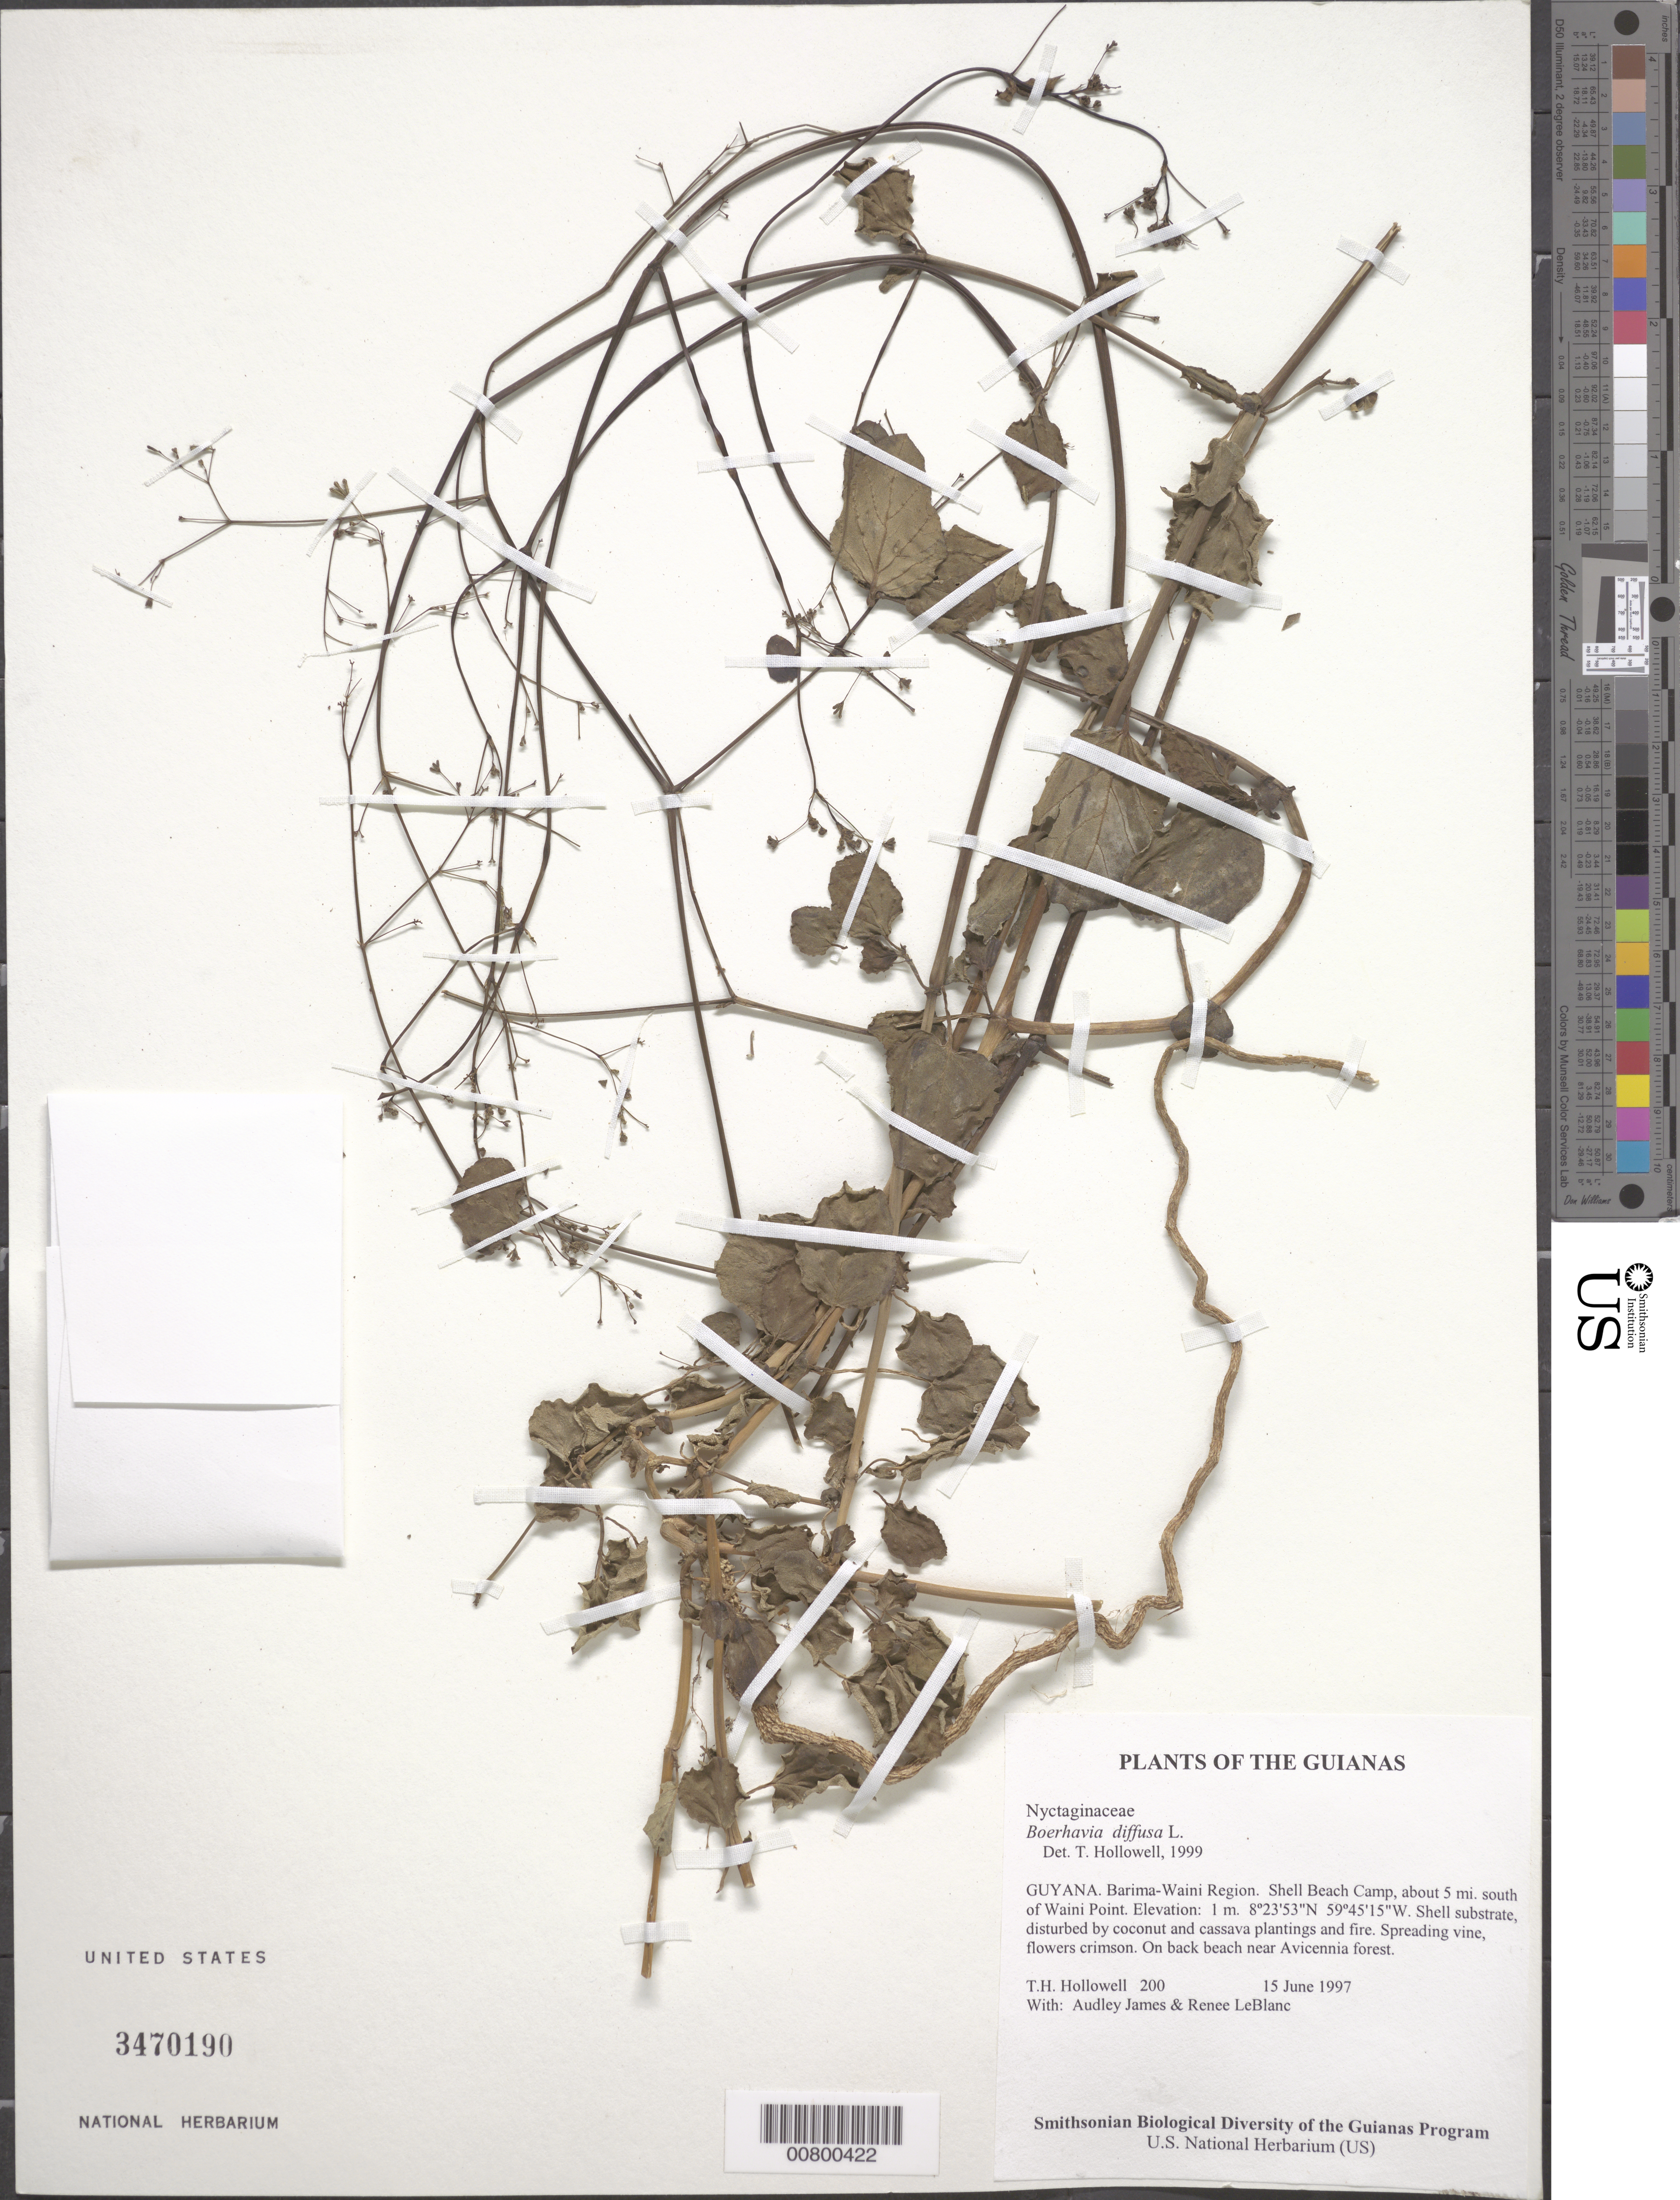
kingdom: Plantae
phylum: Tracheophyta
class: Magnoliopsida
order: Caryophyllales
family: Nyctaginaceae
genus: Boerhavia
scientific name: Boerhavia diffusa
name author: L.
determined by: Hollowell, T. H., (BOT), Smithsonian Institution - National Museum of Natural History (UNITED STATES)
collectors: T. Hollowell, A. James & R. LeBlanc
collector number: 200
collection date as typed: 15 June 1997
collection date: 1997-06-15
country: Guyana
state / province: Barima-Waini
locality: Shell Beach Camp, about 5 mi. south of Waini Point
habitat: Shell substrate, disturbed by coconut and cassava plantings and fire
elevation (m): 1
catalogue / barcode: US 3470190